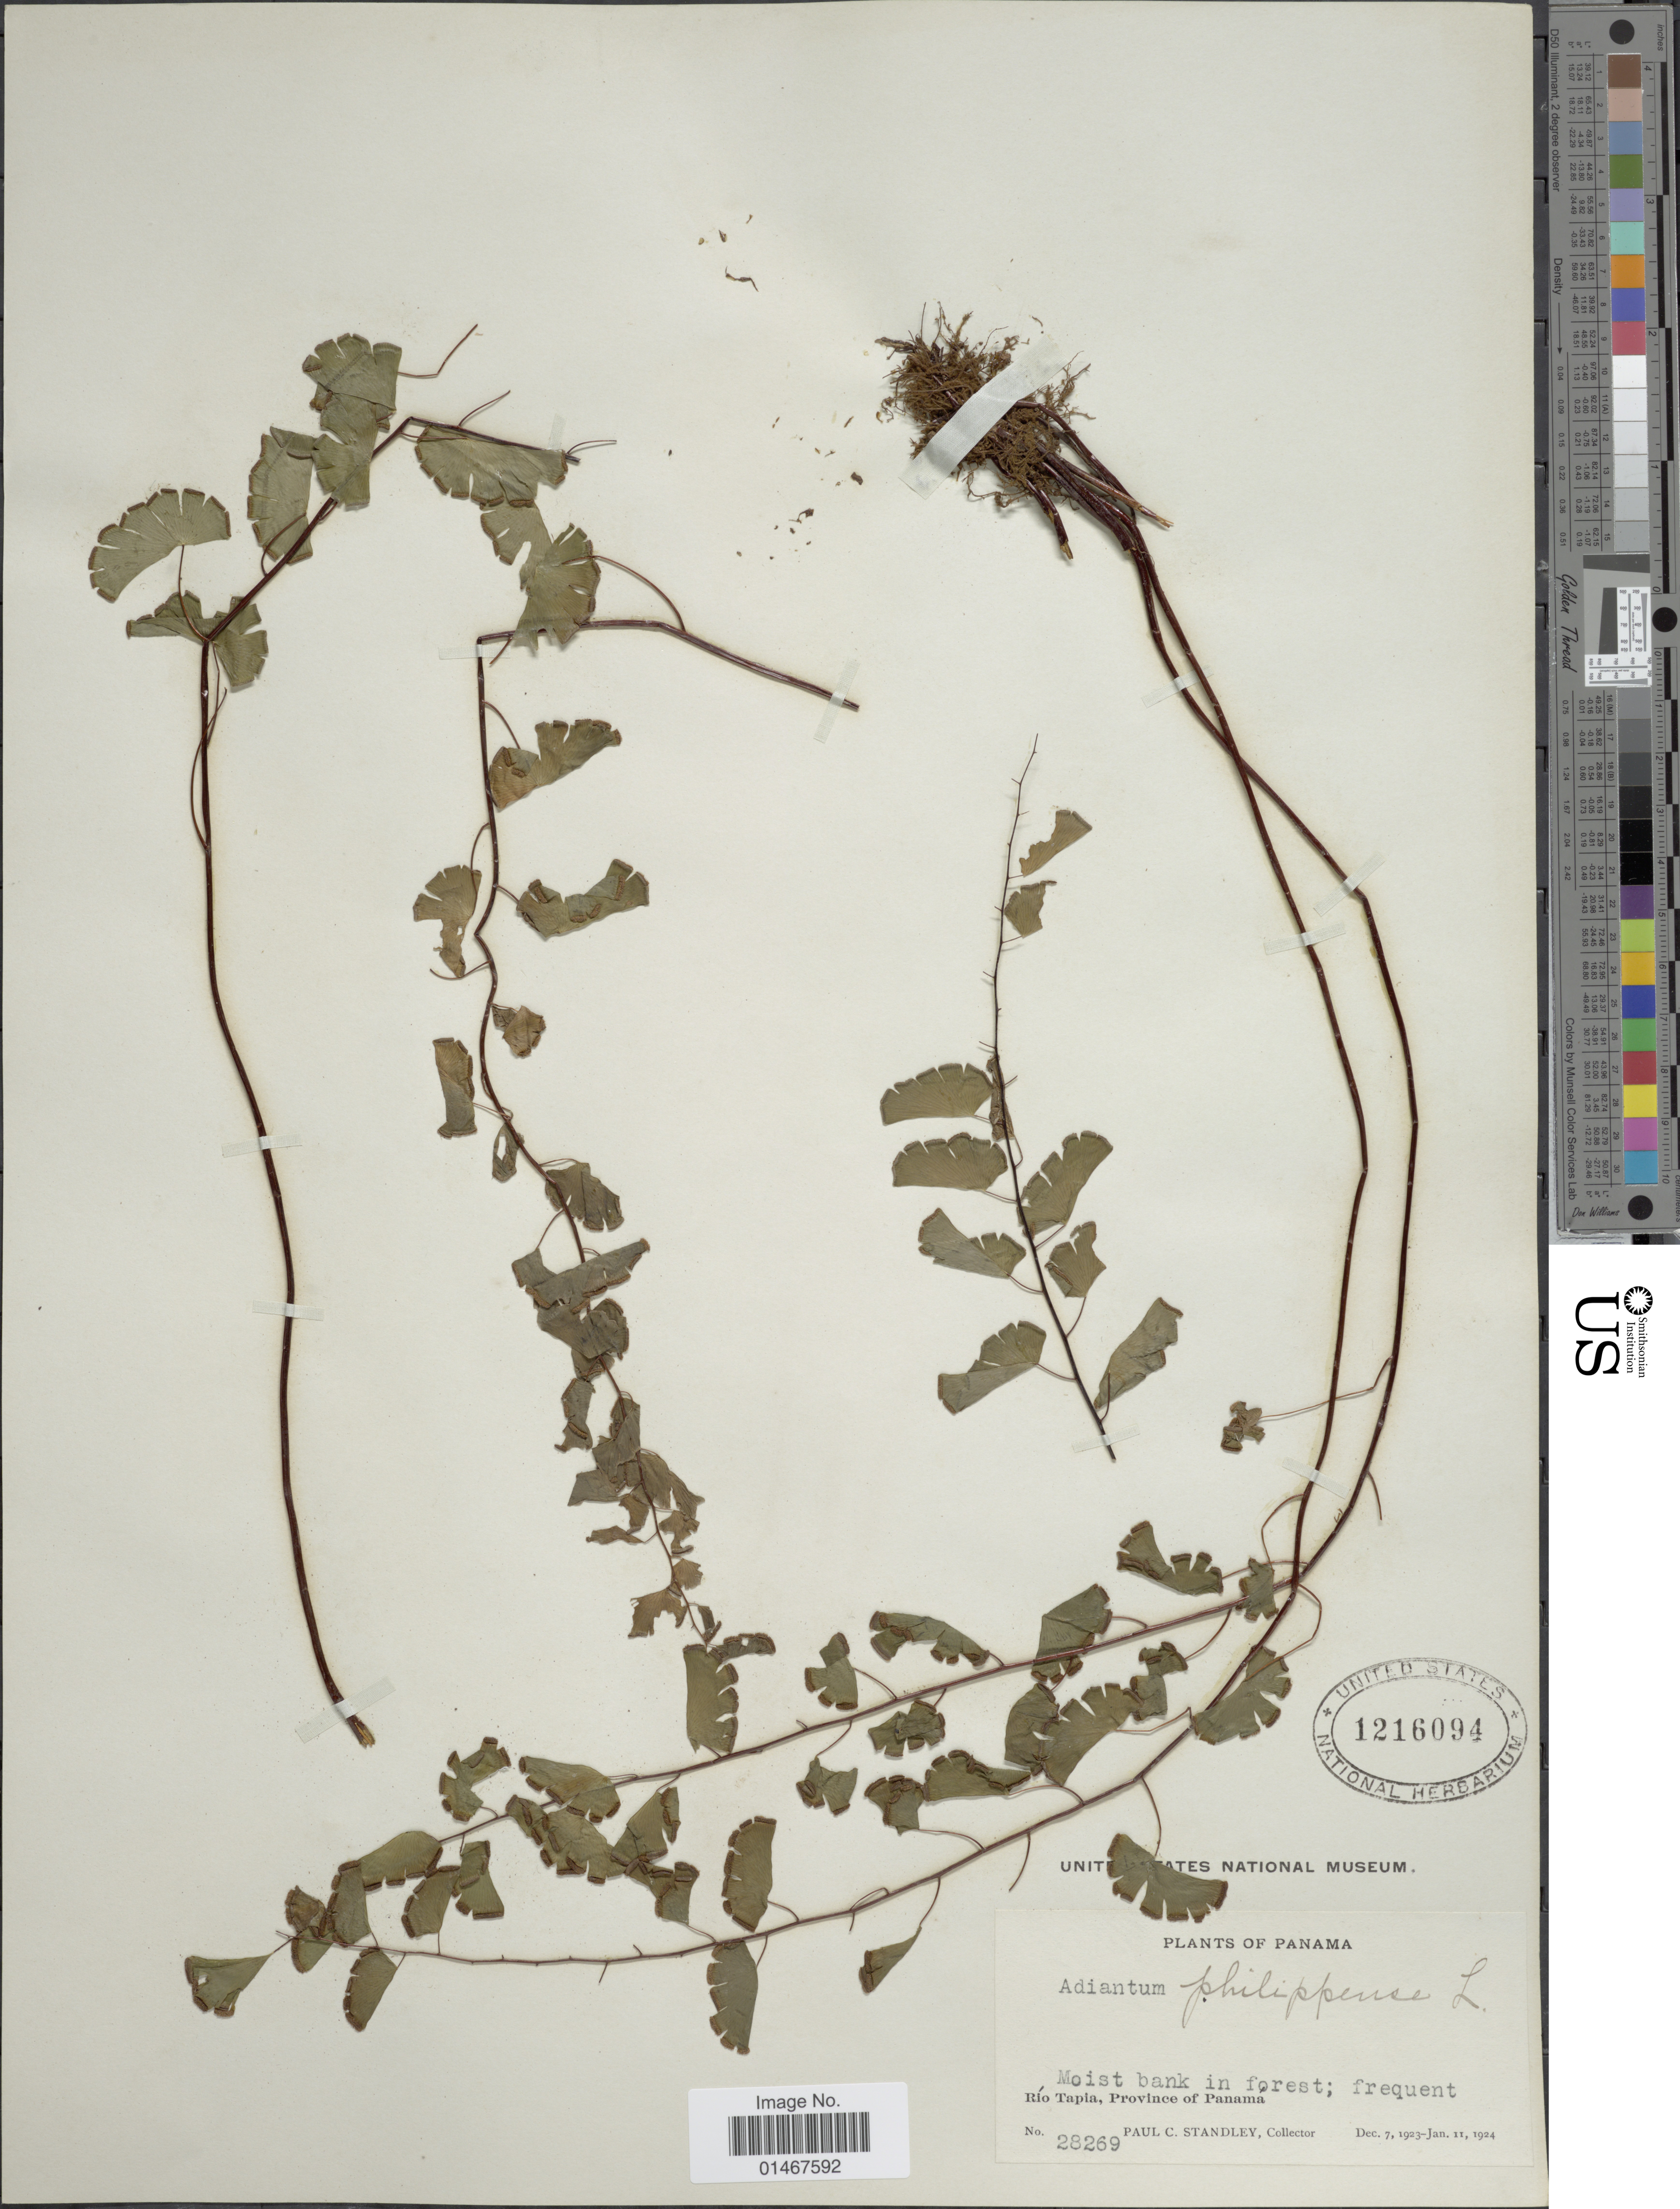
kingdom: Plantae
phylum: Tracheophyta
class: Polypodiopsida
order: Polypodiales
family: Pteridaceae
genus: Adiantum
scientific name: Adiantum philippense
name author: L.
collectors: P. C. Standley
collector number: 28269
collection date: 1923-12-07/1924-01-11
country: Panama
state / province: Panamá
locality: Rio tapia, Province of Panama.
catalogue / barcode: US 1216094